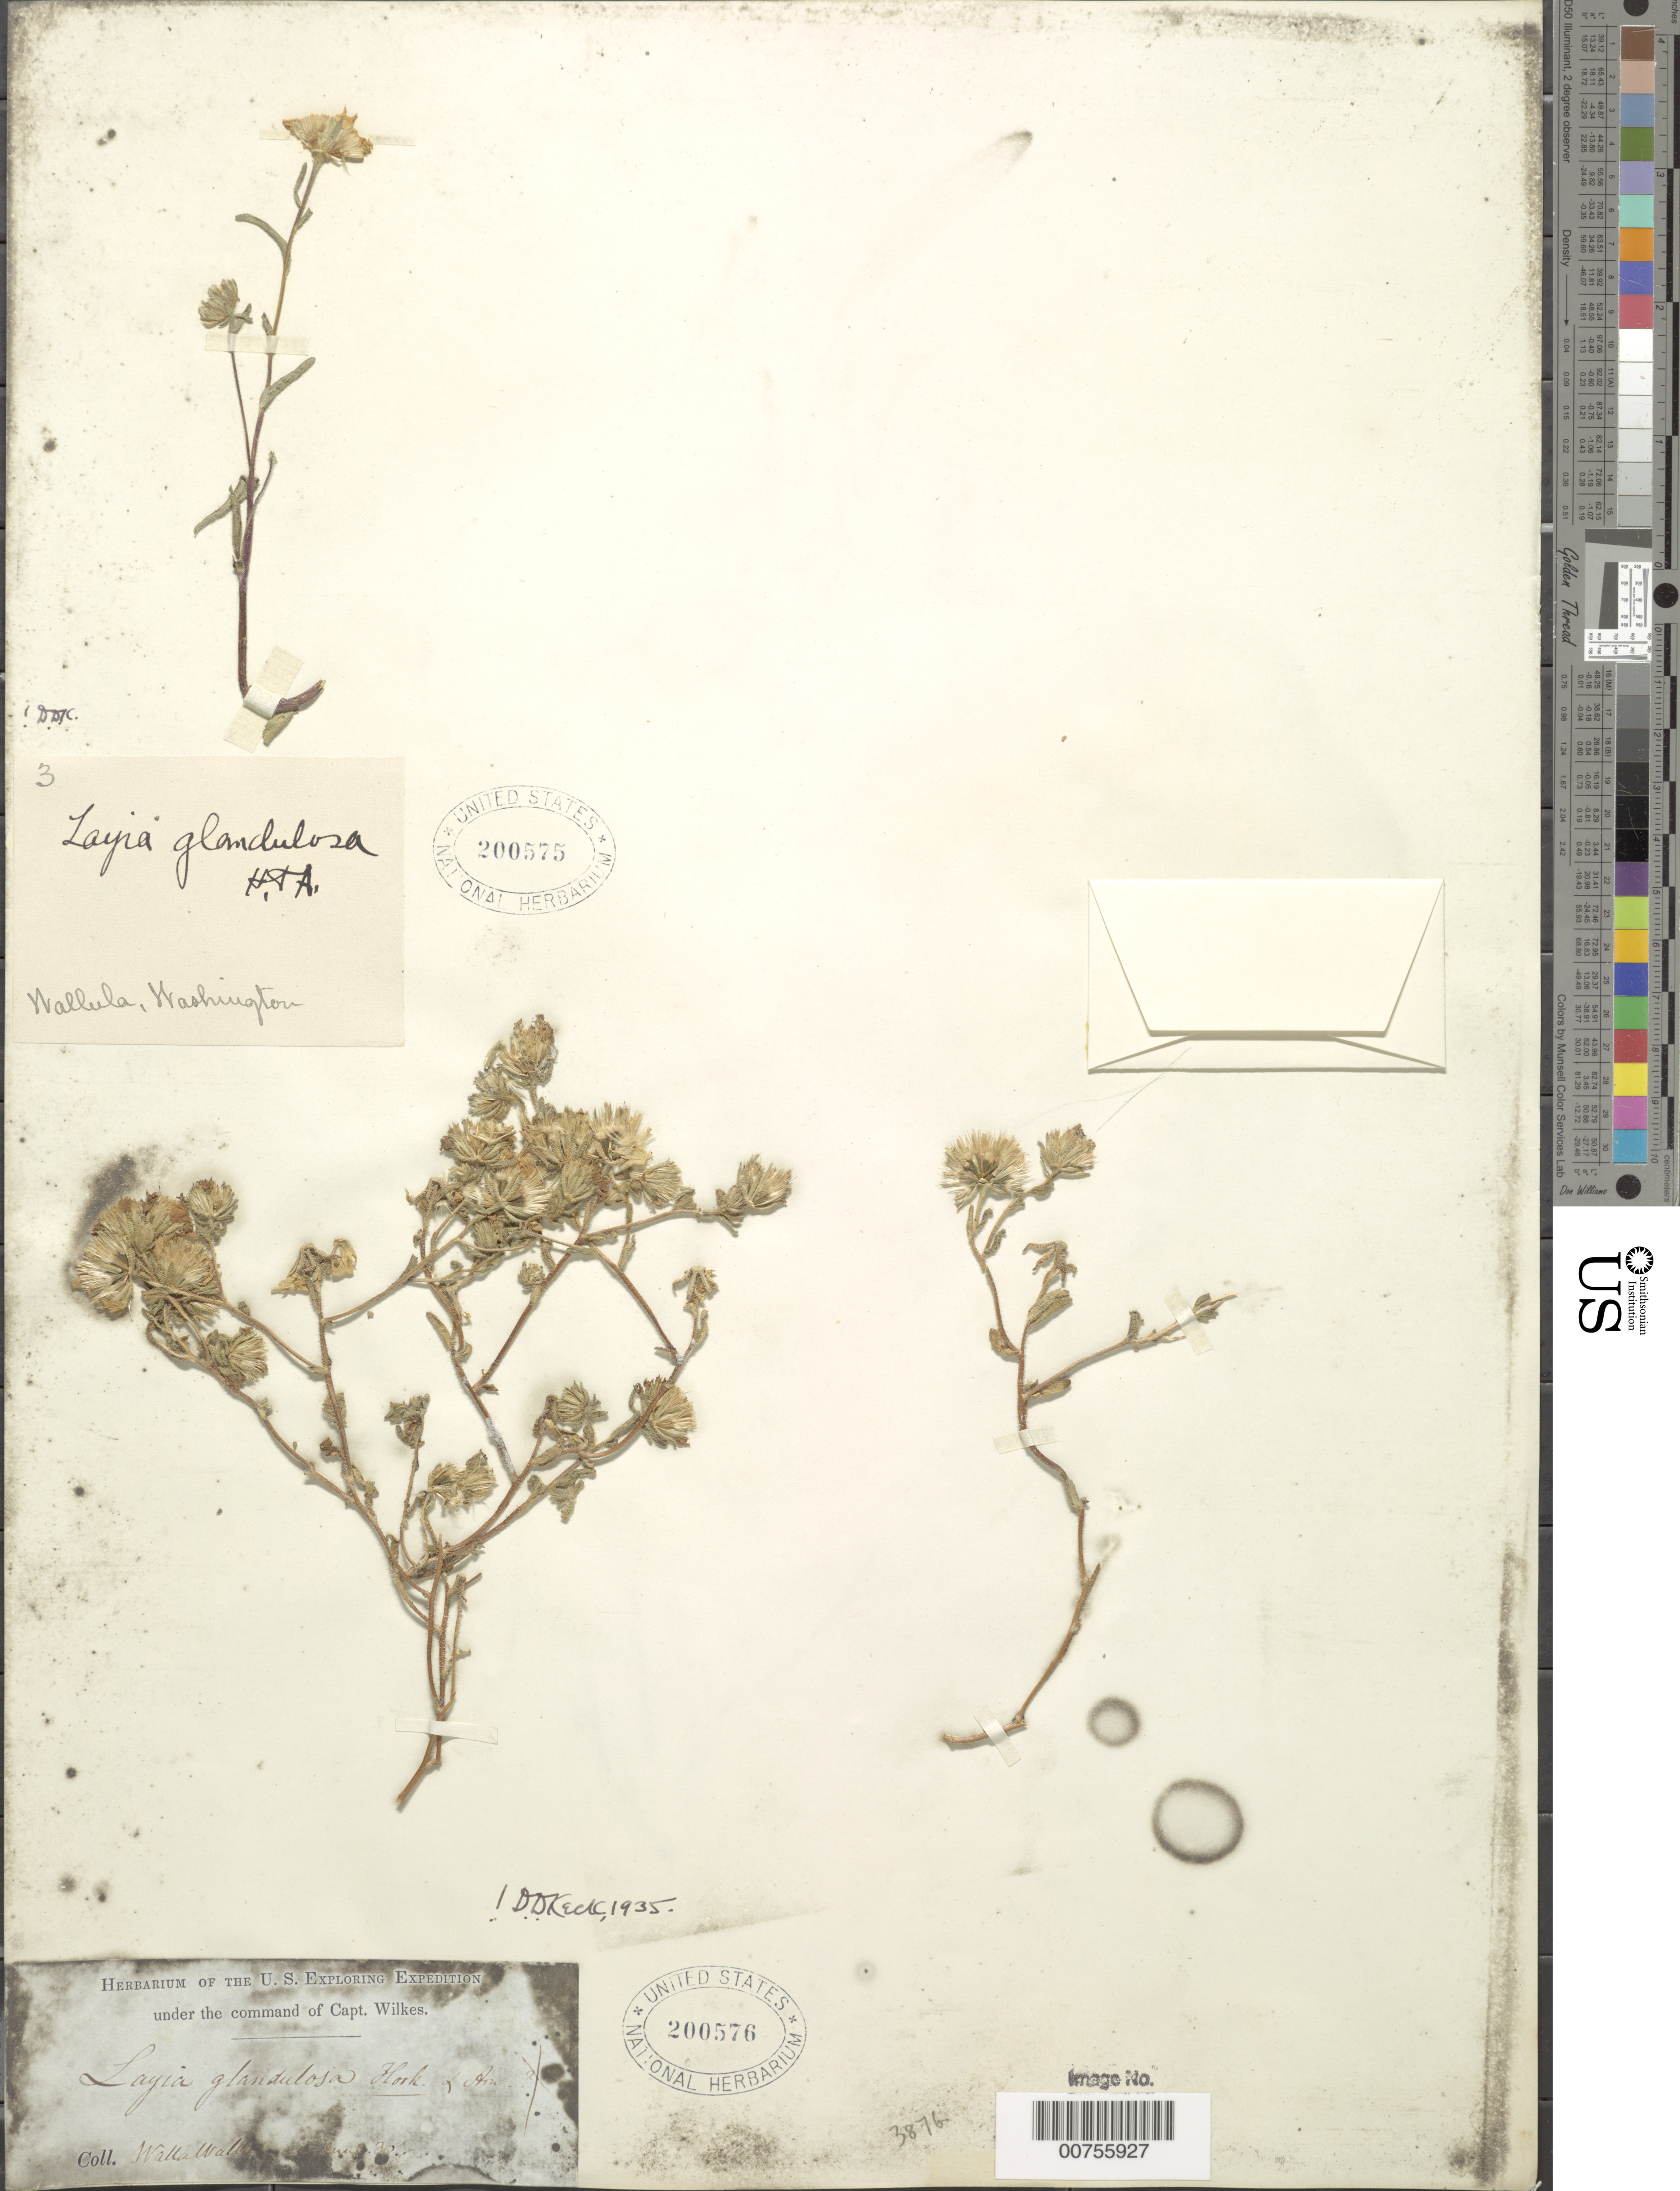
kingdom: Plantae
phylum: Tracheophyta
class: Magnoliopsida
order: Asterales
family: Asteraceae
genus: Layia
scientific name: Layia glandulosa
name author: Hook. & Arn.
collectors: Wilkes Explor. Exped.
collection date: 1838/1842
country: United States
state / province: Washington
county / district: Walla Walla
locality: Walla Walla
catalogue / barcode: US 200575